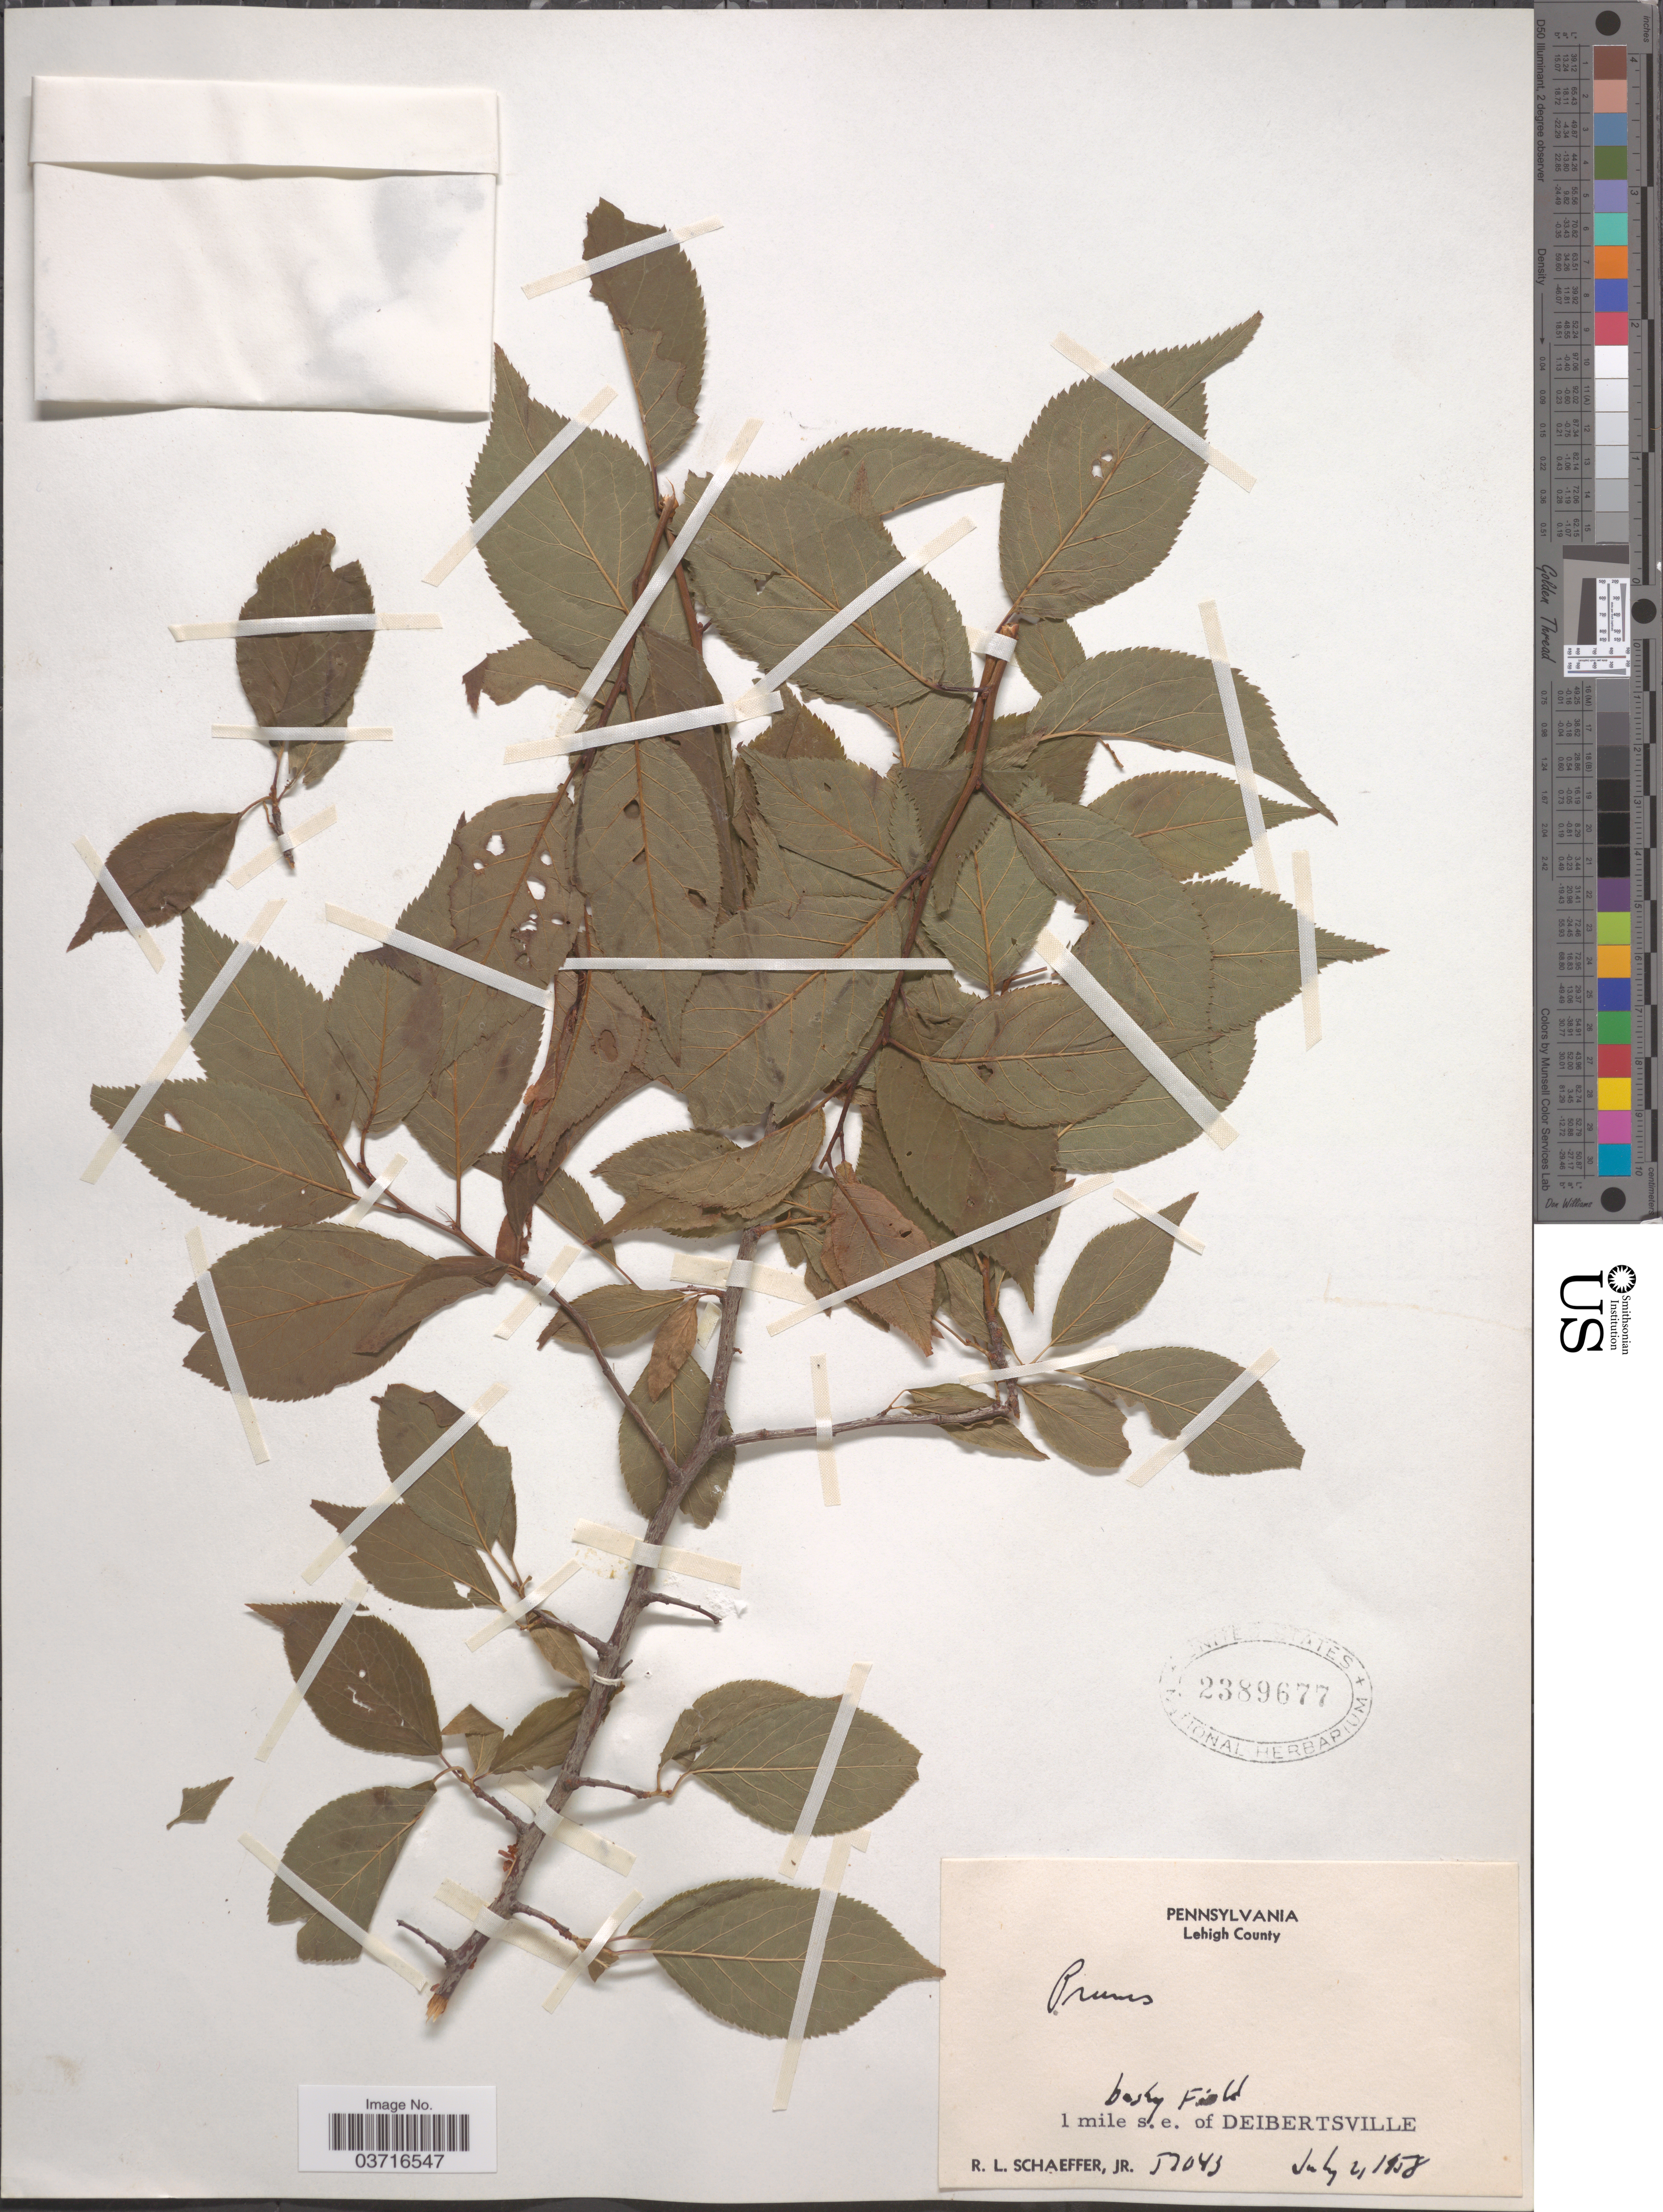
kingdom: Plantae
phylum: Tracheophyta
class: Magnoliopsida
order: Rosales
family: Rosaceae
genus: Prunus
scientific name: Prunus sp.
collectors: R. L. Schaeffer Jr.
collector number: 52043*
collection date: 1958-07-02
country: United States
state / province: Pennsylvania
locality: Lehigh County. 1 mile s.e. of Deibertsville.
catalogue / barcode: US 2389677